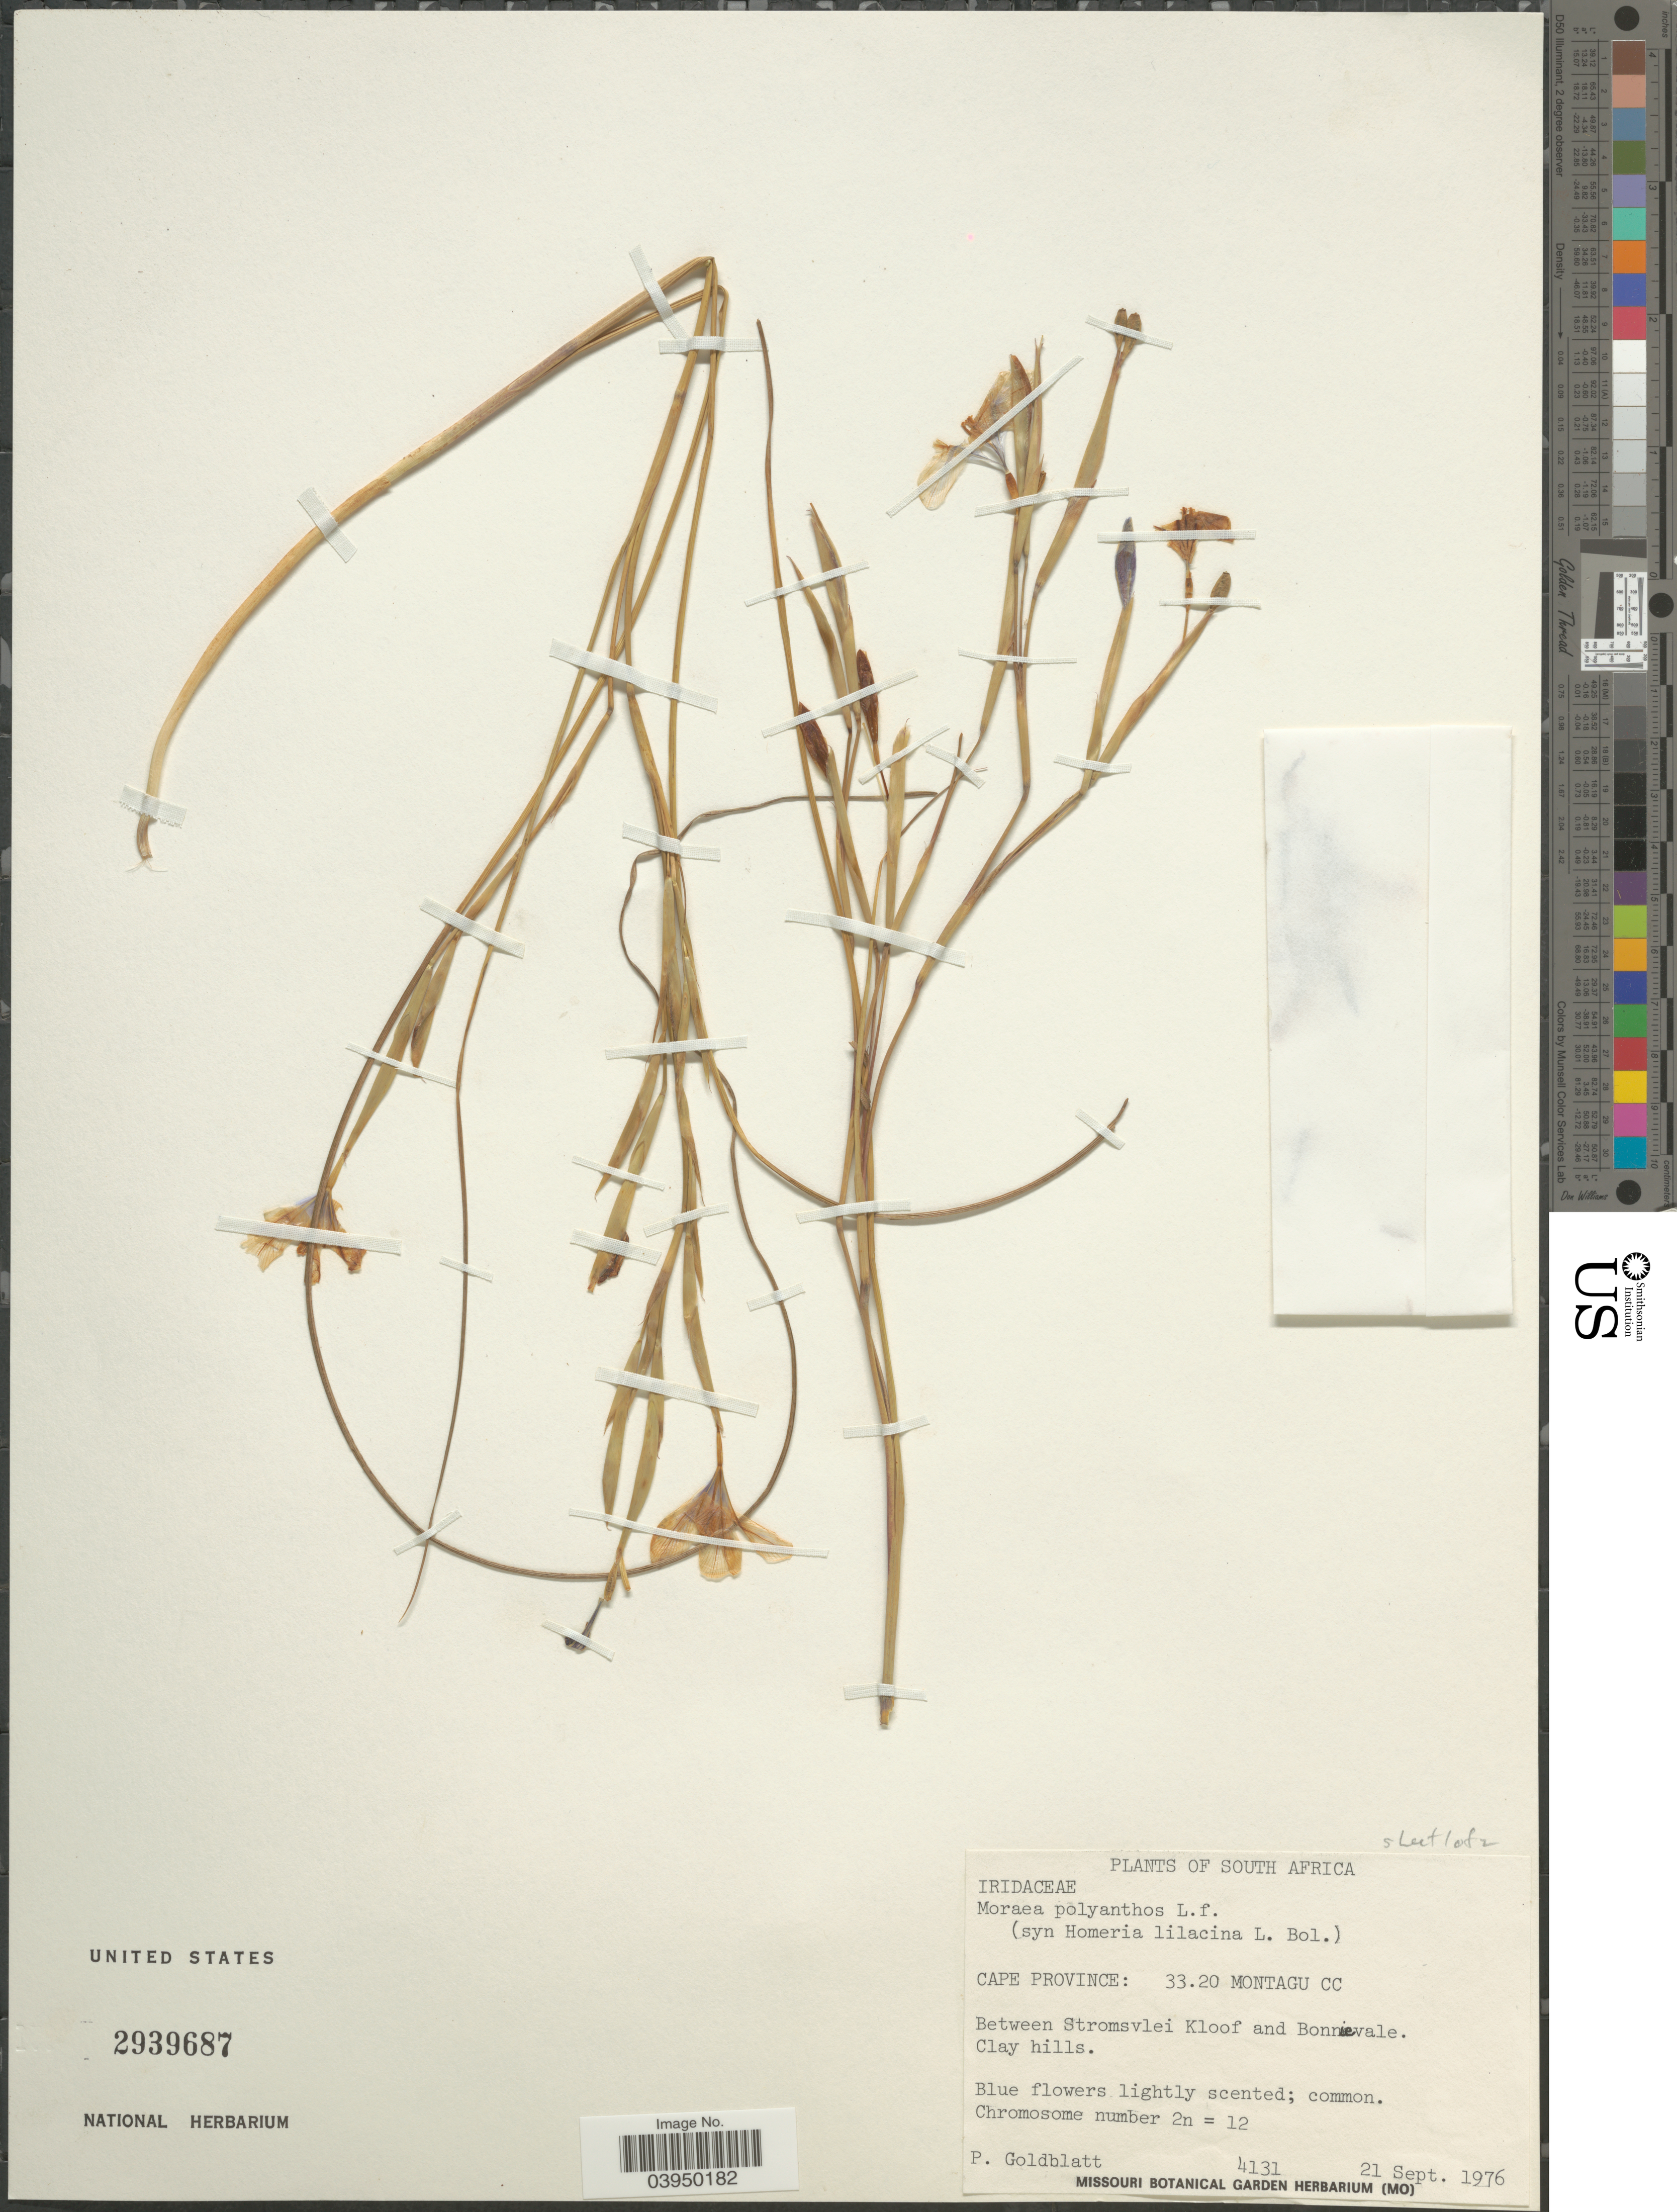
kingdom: Plantae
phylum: Tracheophyta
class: Liliopsida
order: Asparagales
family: Iridaceae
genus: Moraea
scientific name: Moraea polyanthos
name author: L. f.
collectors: P. Goldblatt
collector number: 4131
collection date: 1976-09-21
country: South Africa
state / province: Western Cape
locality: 33.20 Montagu CC. Between Stromsvlei Kloof and Bonnievale. Clay hills.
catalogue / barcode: US 2939687